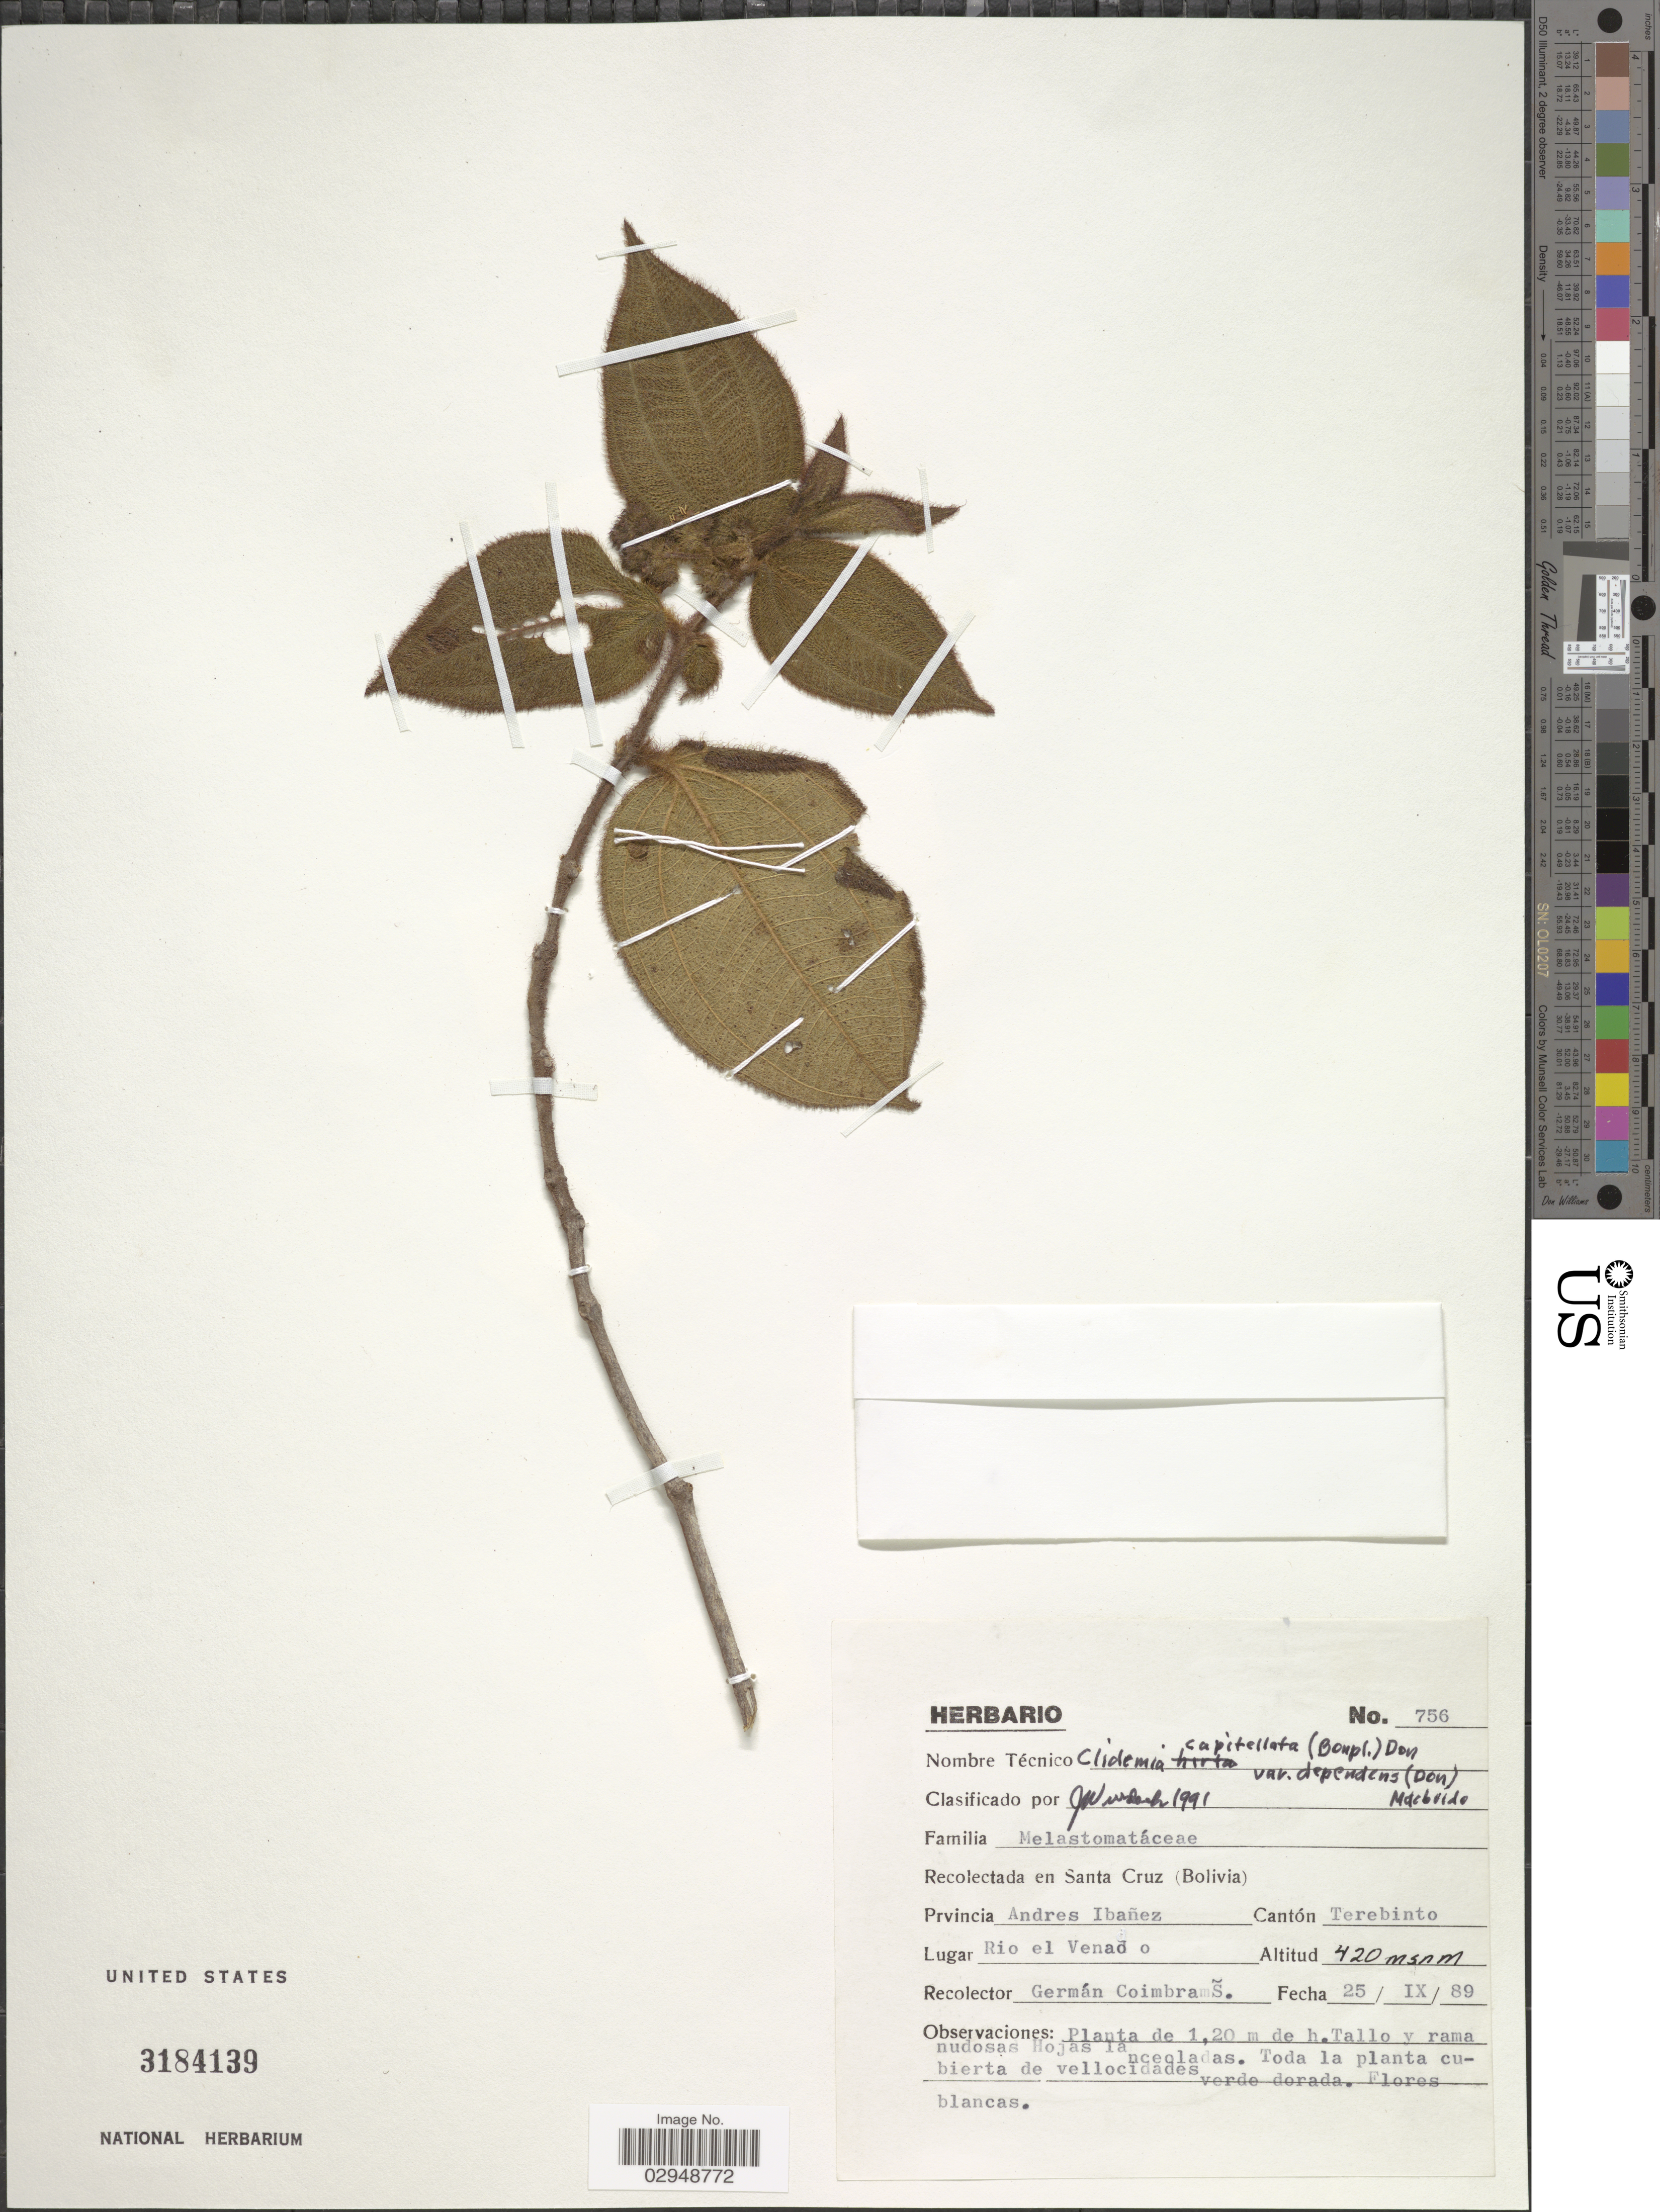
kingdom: Plantae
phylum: Tracheophyta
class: Magnoliopsida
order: Myrtales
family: Melastomataceae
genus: Clidemia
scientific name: Clidemia capitellata var. dependens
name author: (Pav. & D. Don) J.F. Macbr.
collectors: G. Coimbra S.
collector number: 756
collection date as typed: Transcribed d/m/y: 25/9/89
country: Bolivia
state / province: Santa Cruz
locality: Provincia Anders Ibañez. Cantón Terebinto. Rio el Venaõ.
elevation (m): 420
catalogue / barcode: US 3184139